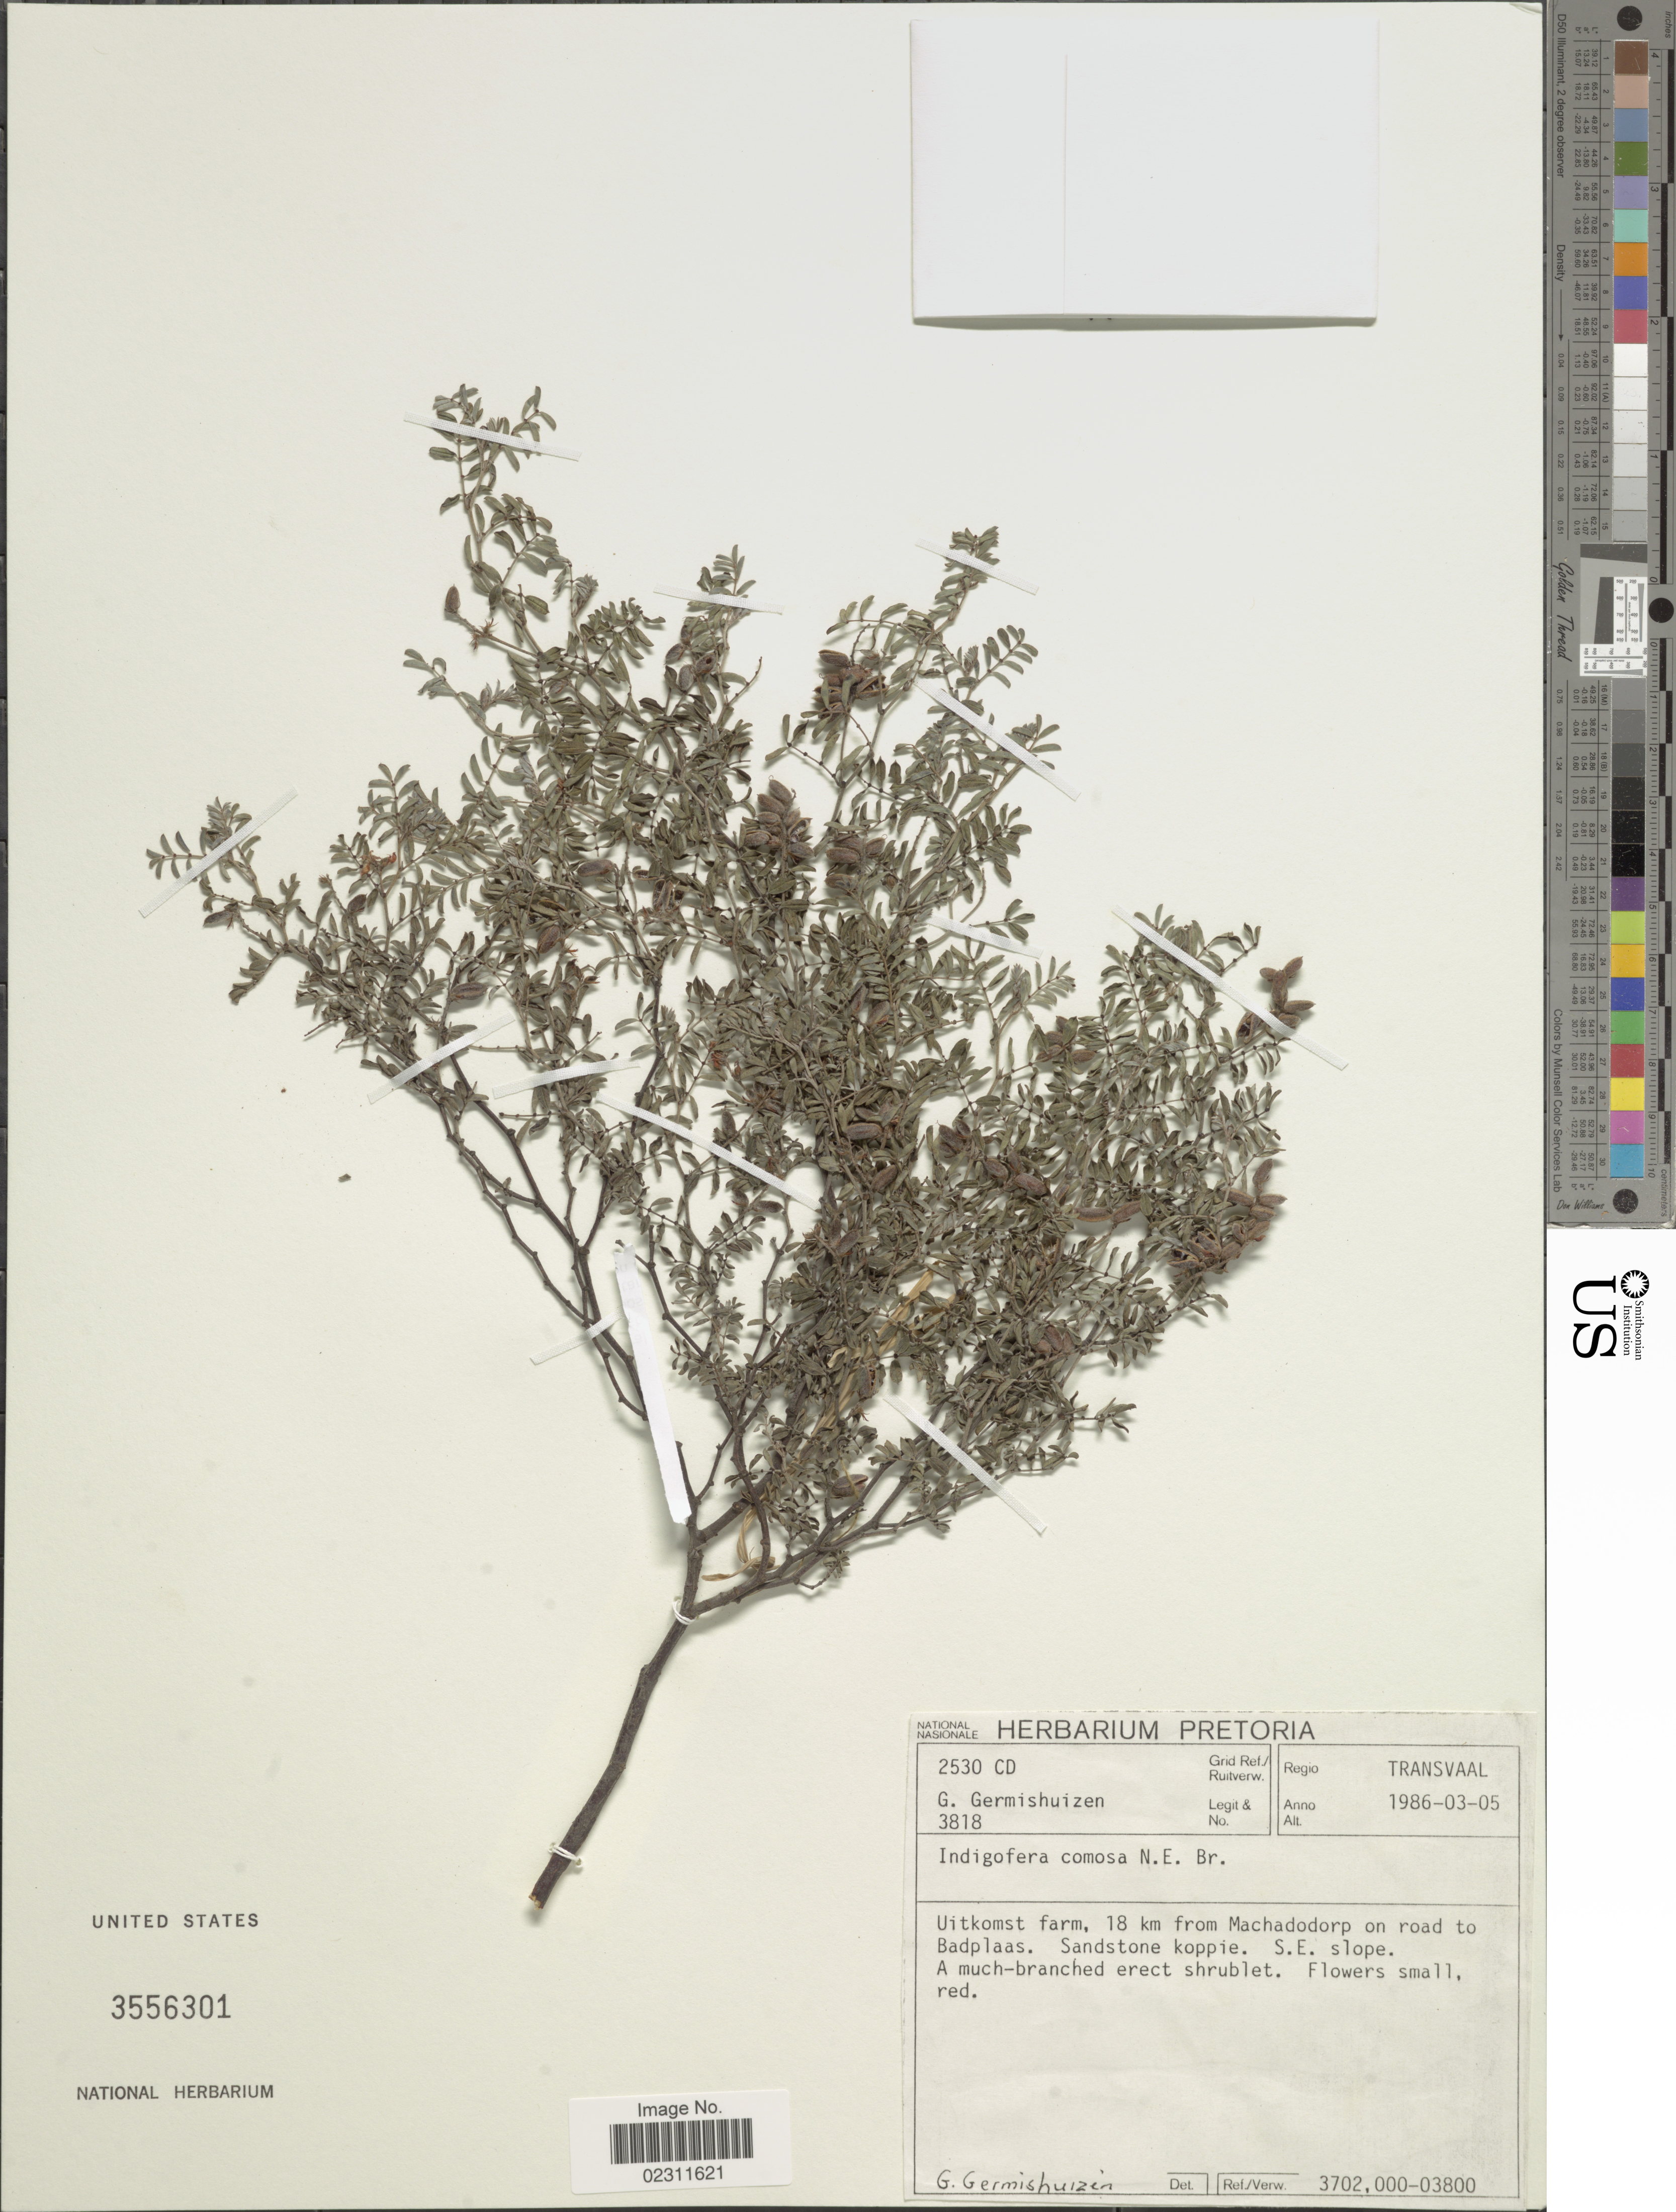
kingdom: Plantae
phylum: Tracheophyta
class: Magnoliopsida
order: Fabales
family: Fabaceae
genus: Indigofera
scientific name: Indigofera comosa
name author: N.E. Br.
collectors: G. Germishuizen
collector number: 3818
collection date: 1986-03-05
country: South Africa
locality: Transvaal, Uitkomst farm, 18 km from Machadodorp on road to Badplaas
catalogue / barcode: US 3556301